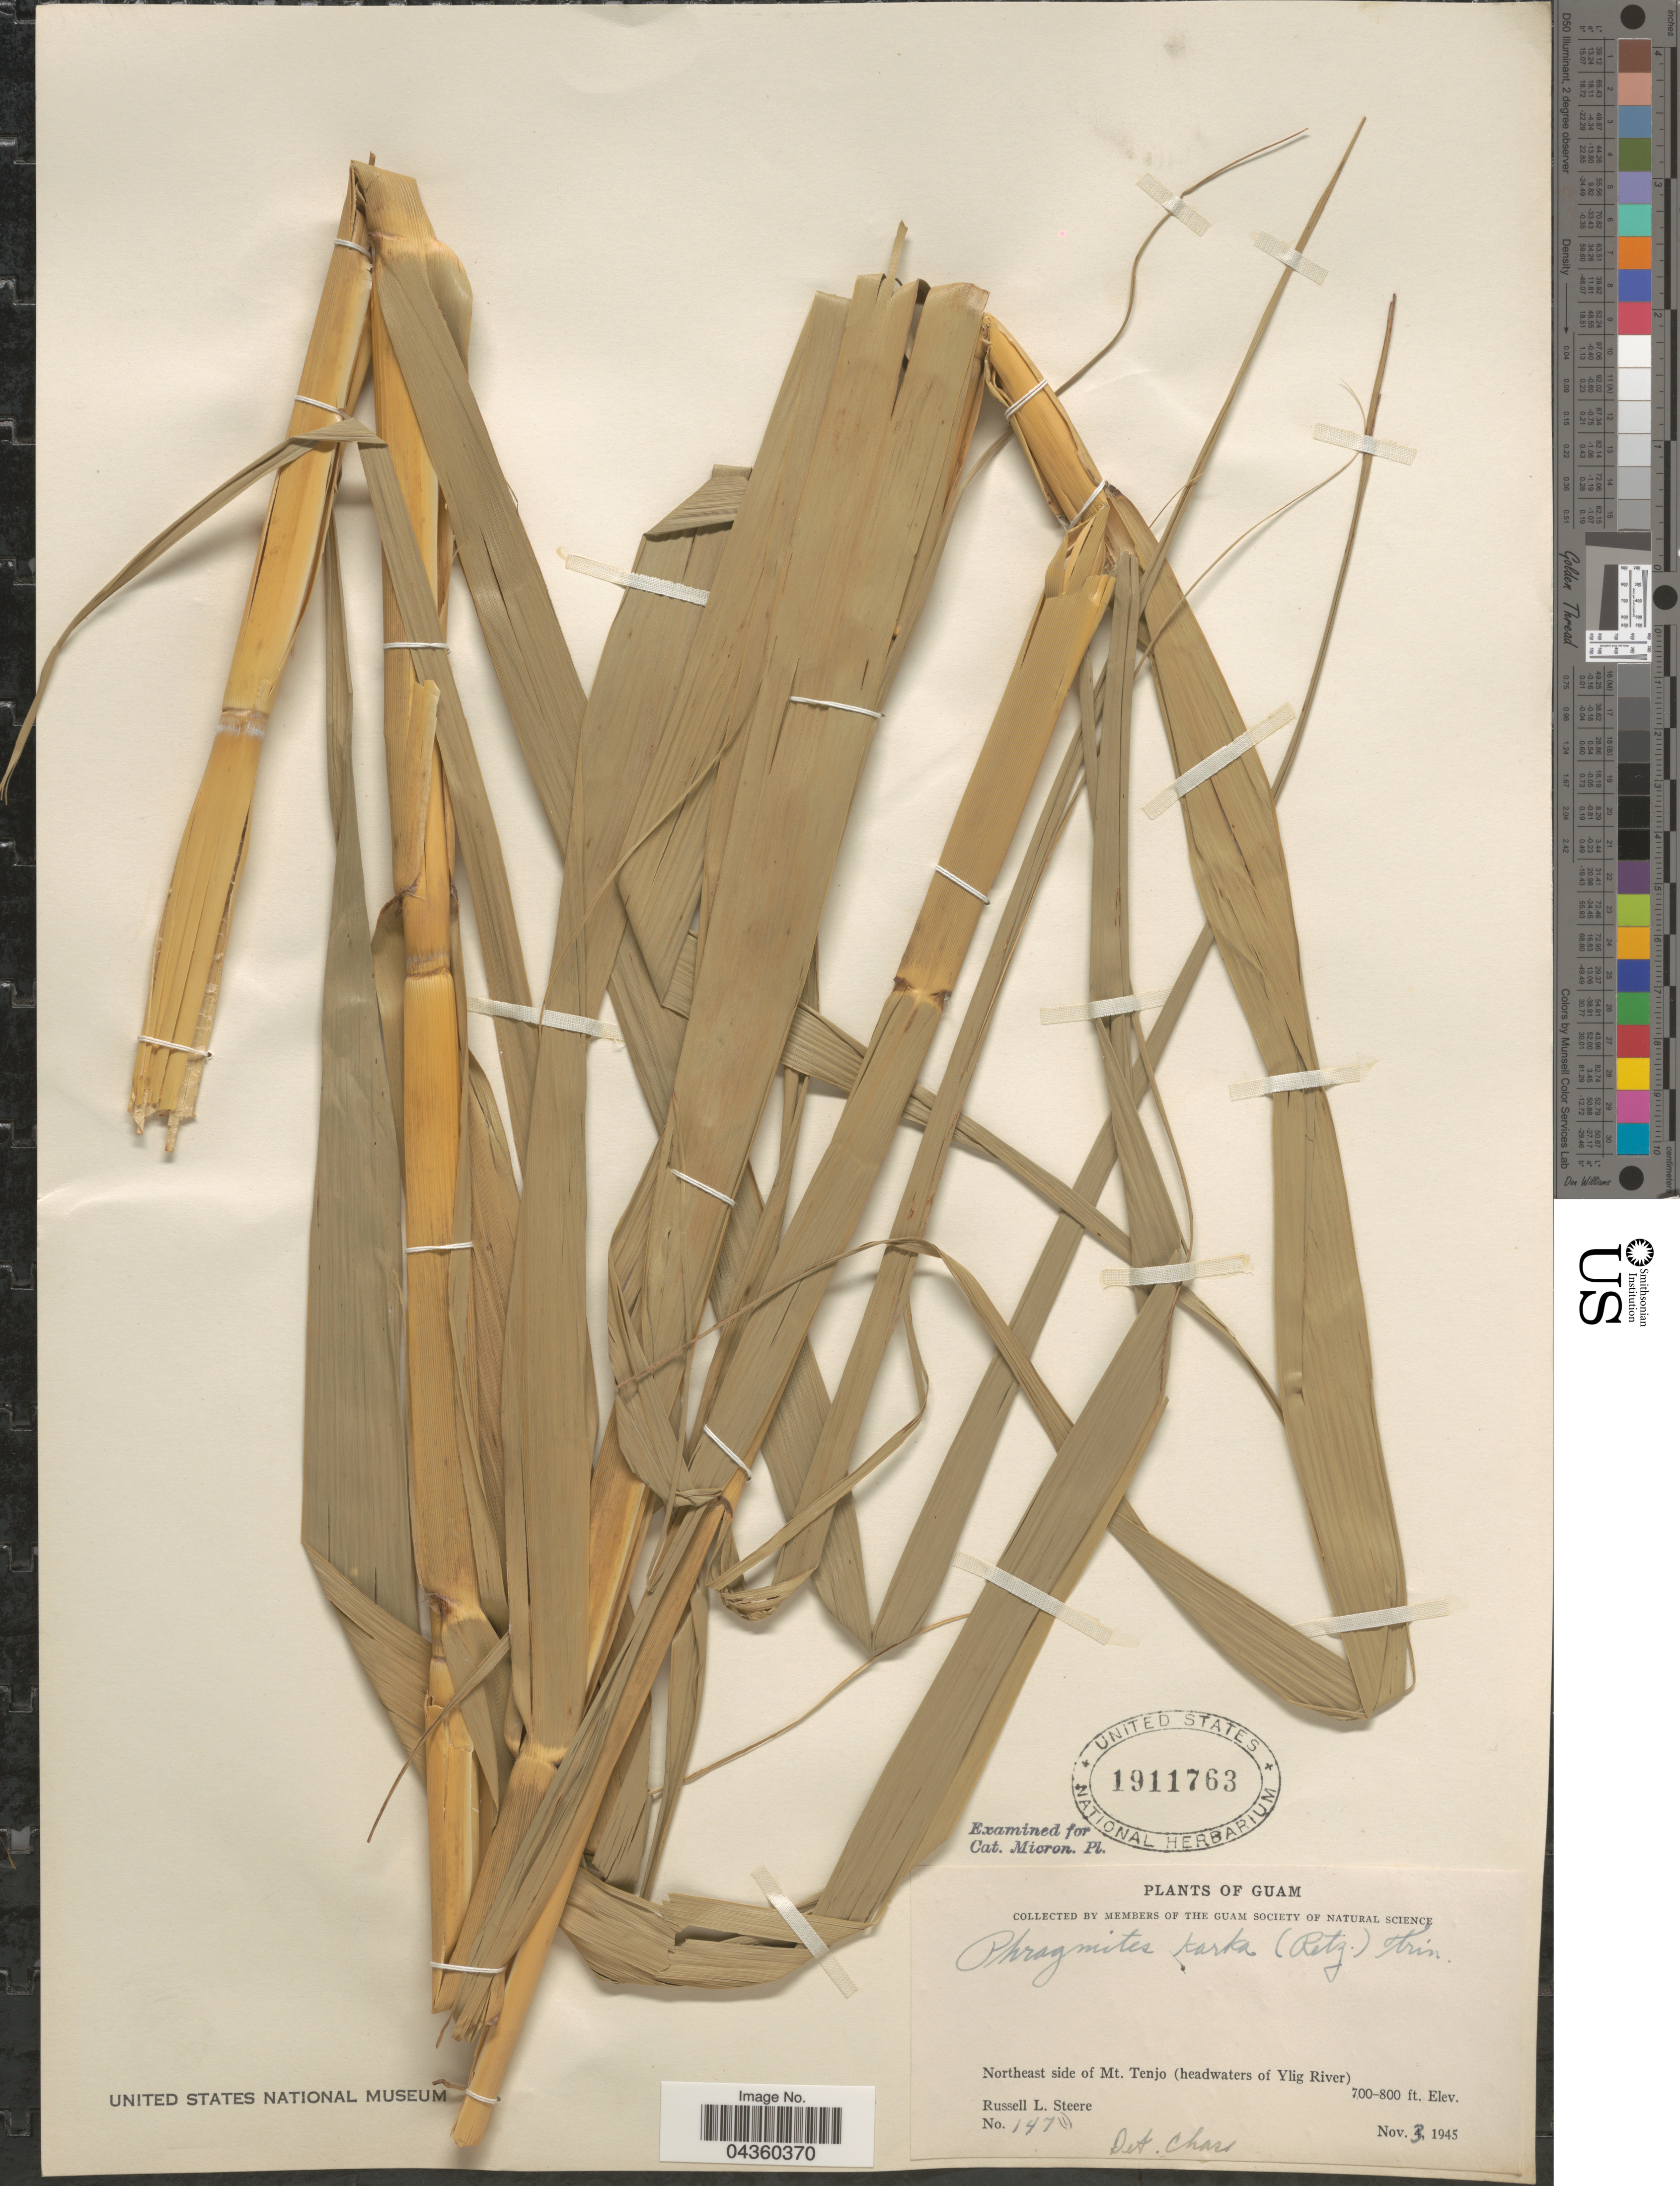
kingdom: Plantae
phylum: Tracheophyta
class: Liliopsida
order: Poales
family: Poaceae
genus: Phragmites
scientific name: Phragmites karka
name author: (Retz.) Trin. ex Steud.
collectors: R. L. Steere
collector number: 147(1)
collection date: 1945-11-03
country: Guam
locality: Northeast side of Mt. Tenjo (headwaters of Ylig River).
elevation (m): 213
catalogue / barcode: US 1911763